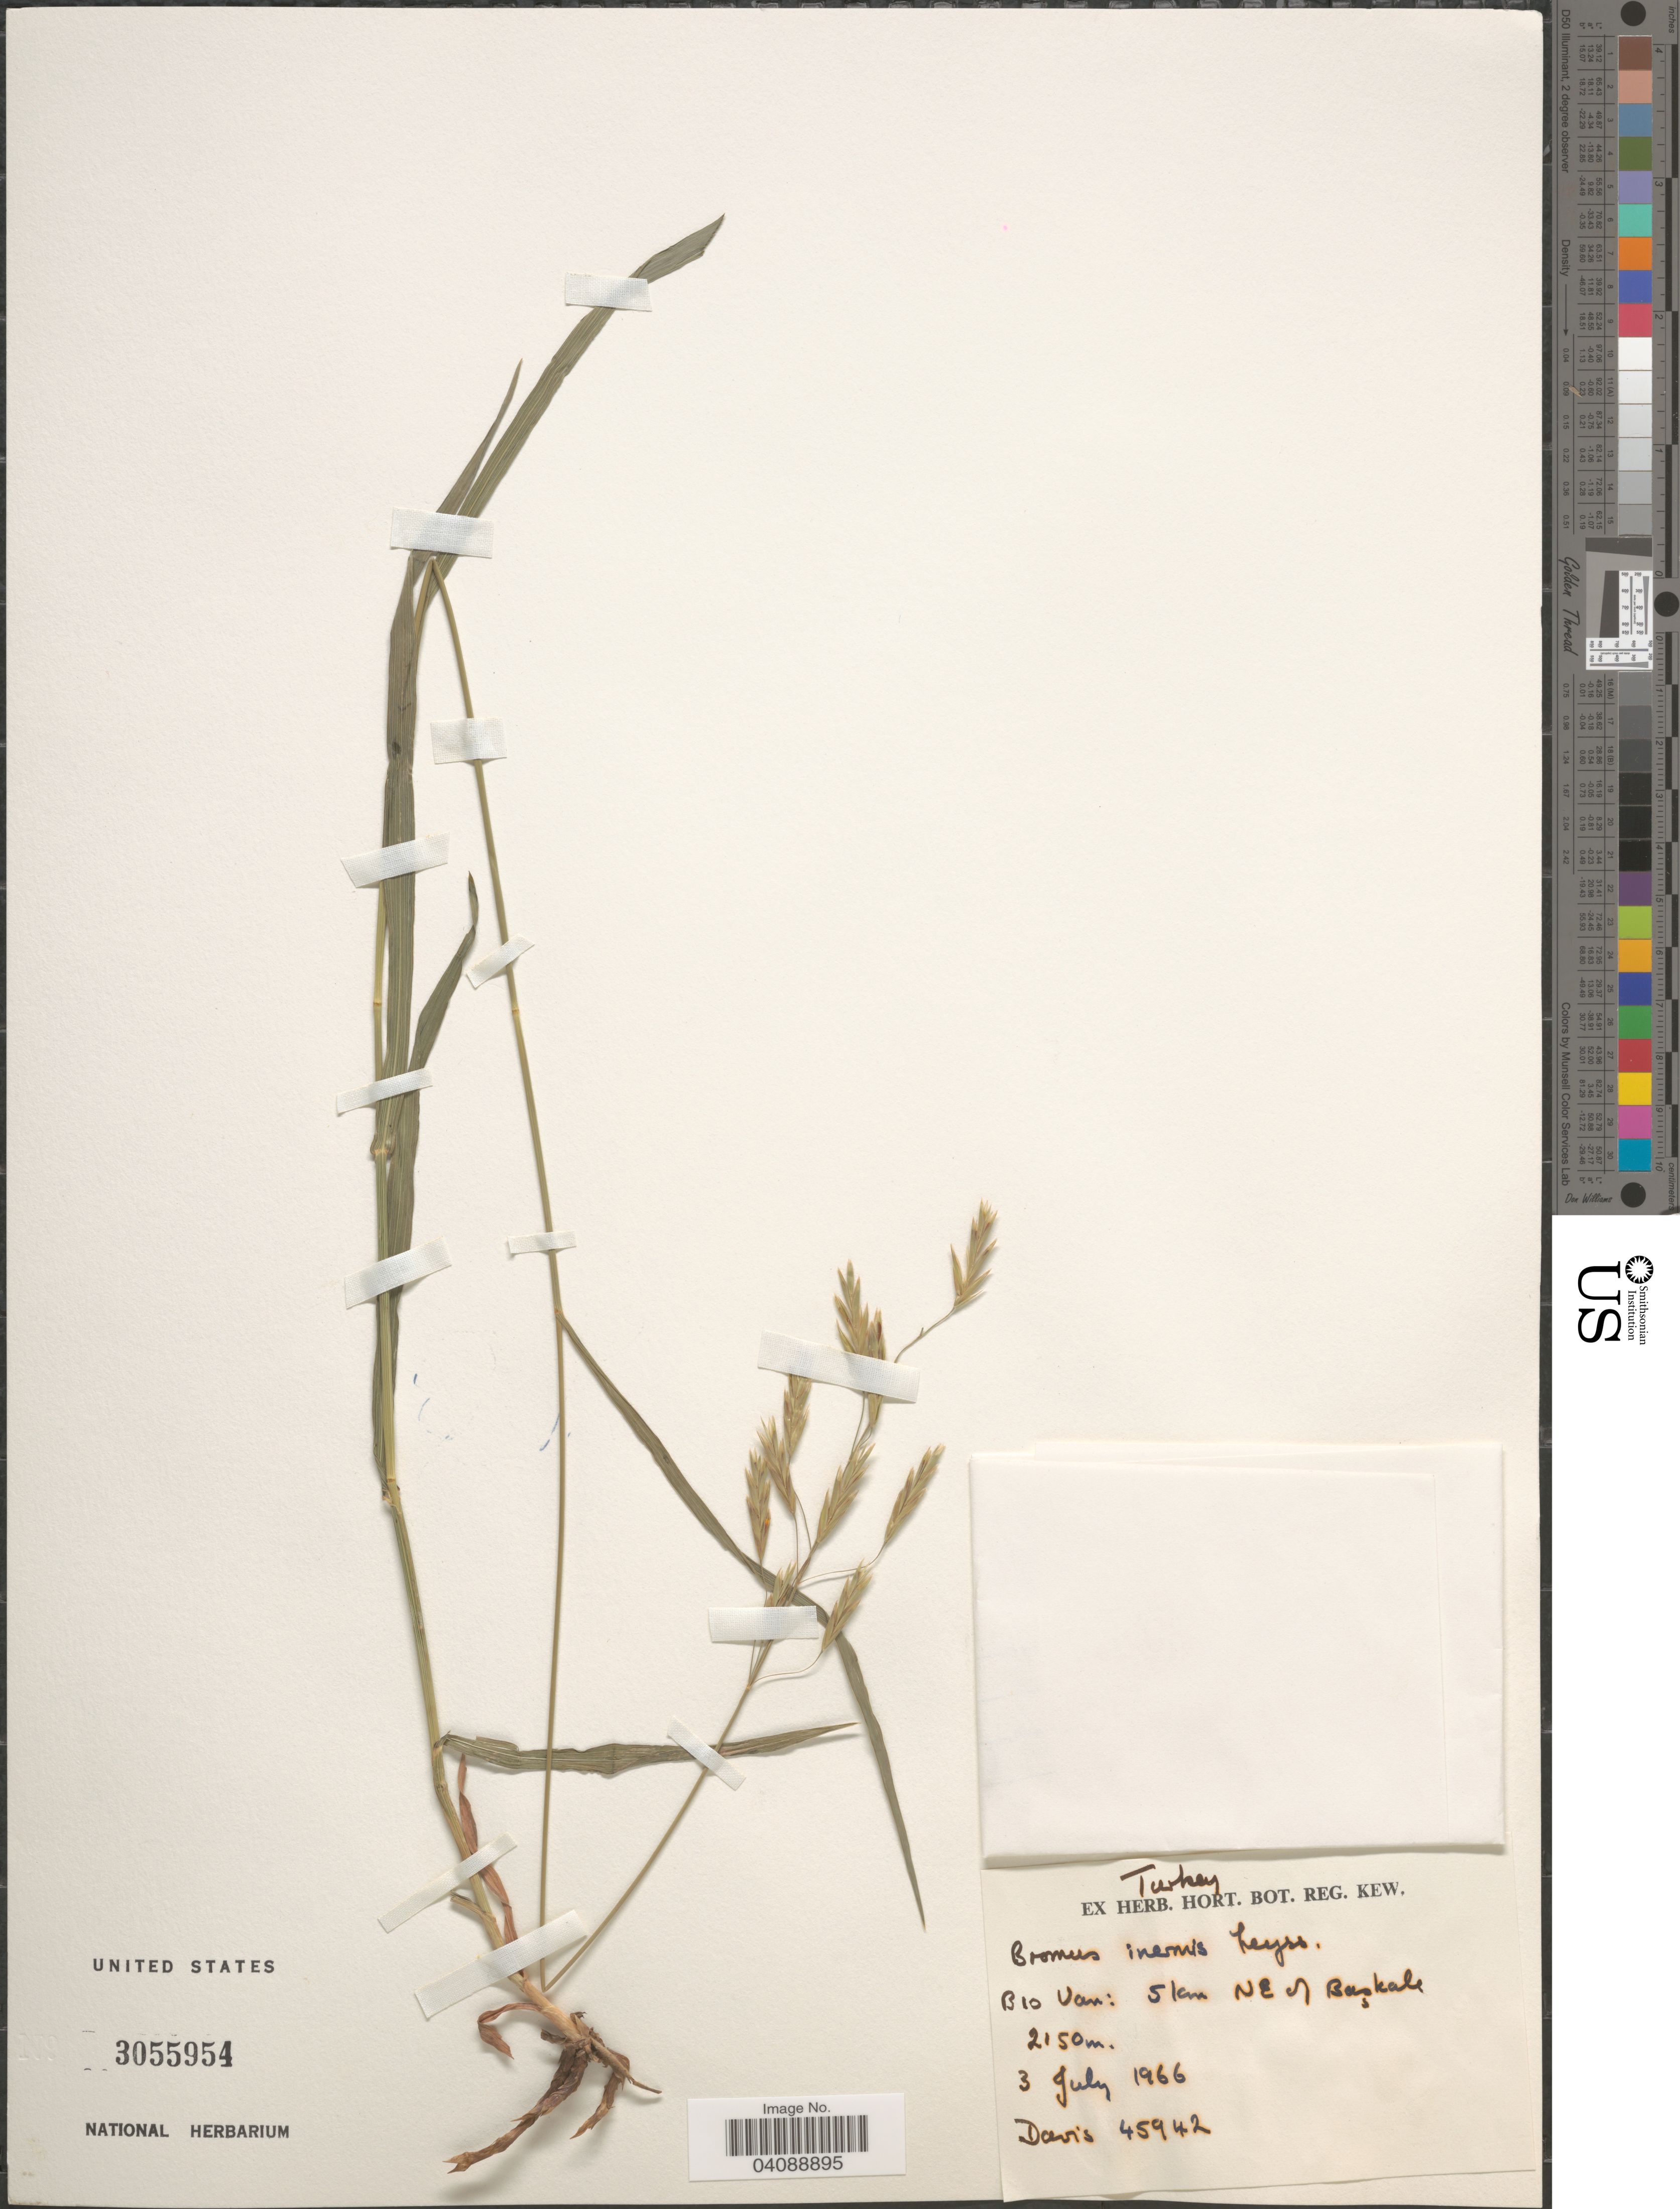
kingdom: Plantae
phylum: Tracheophyta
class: Liliopsida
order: Poales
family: Poaceae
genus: Bromus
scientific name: Bromus inermis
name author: Leyss.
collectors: -. Davis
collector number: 45942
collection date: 1966-07-03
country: Turkey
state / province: Van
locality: B10 Van: 5 km NE of Başkale.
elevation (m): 2150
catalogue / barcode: US 3055954